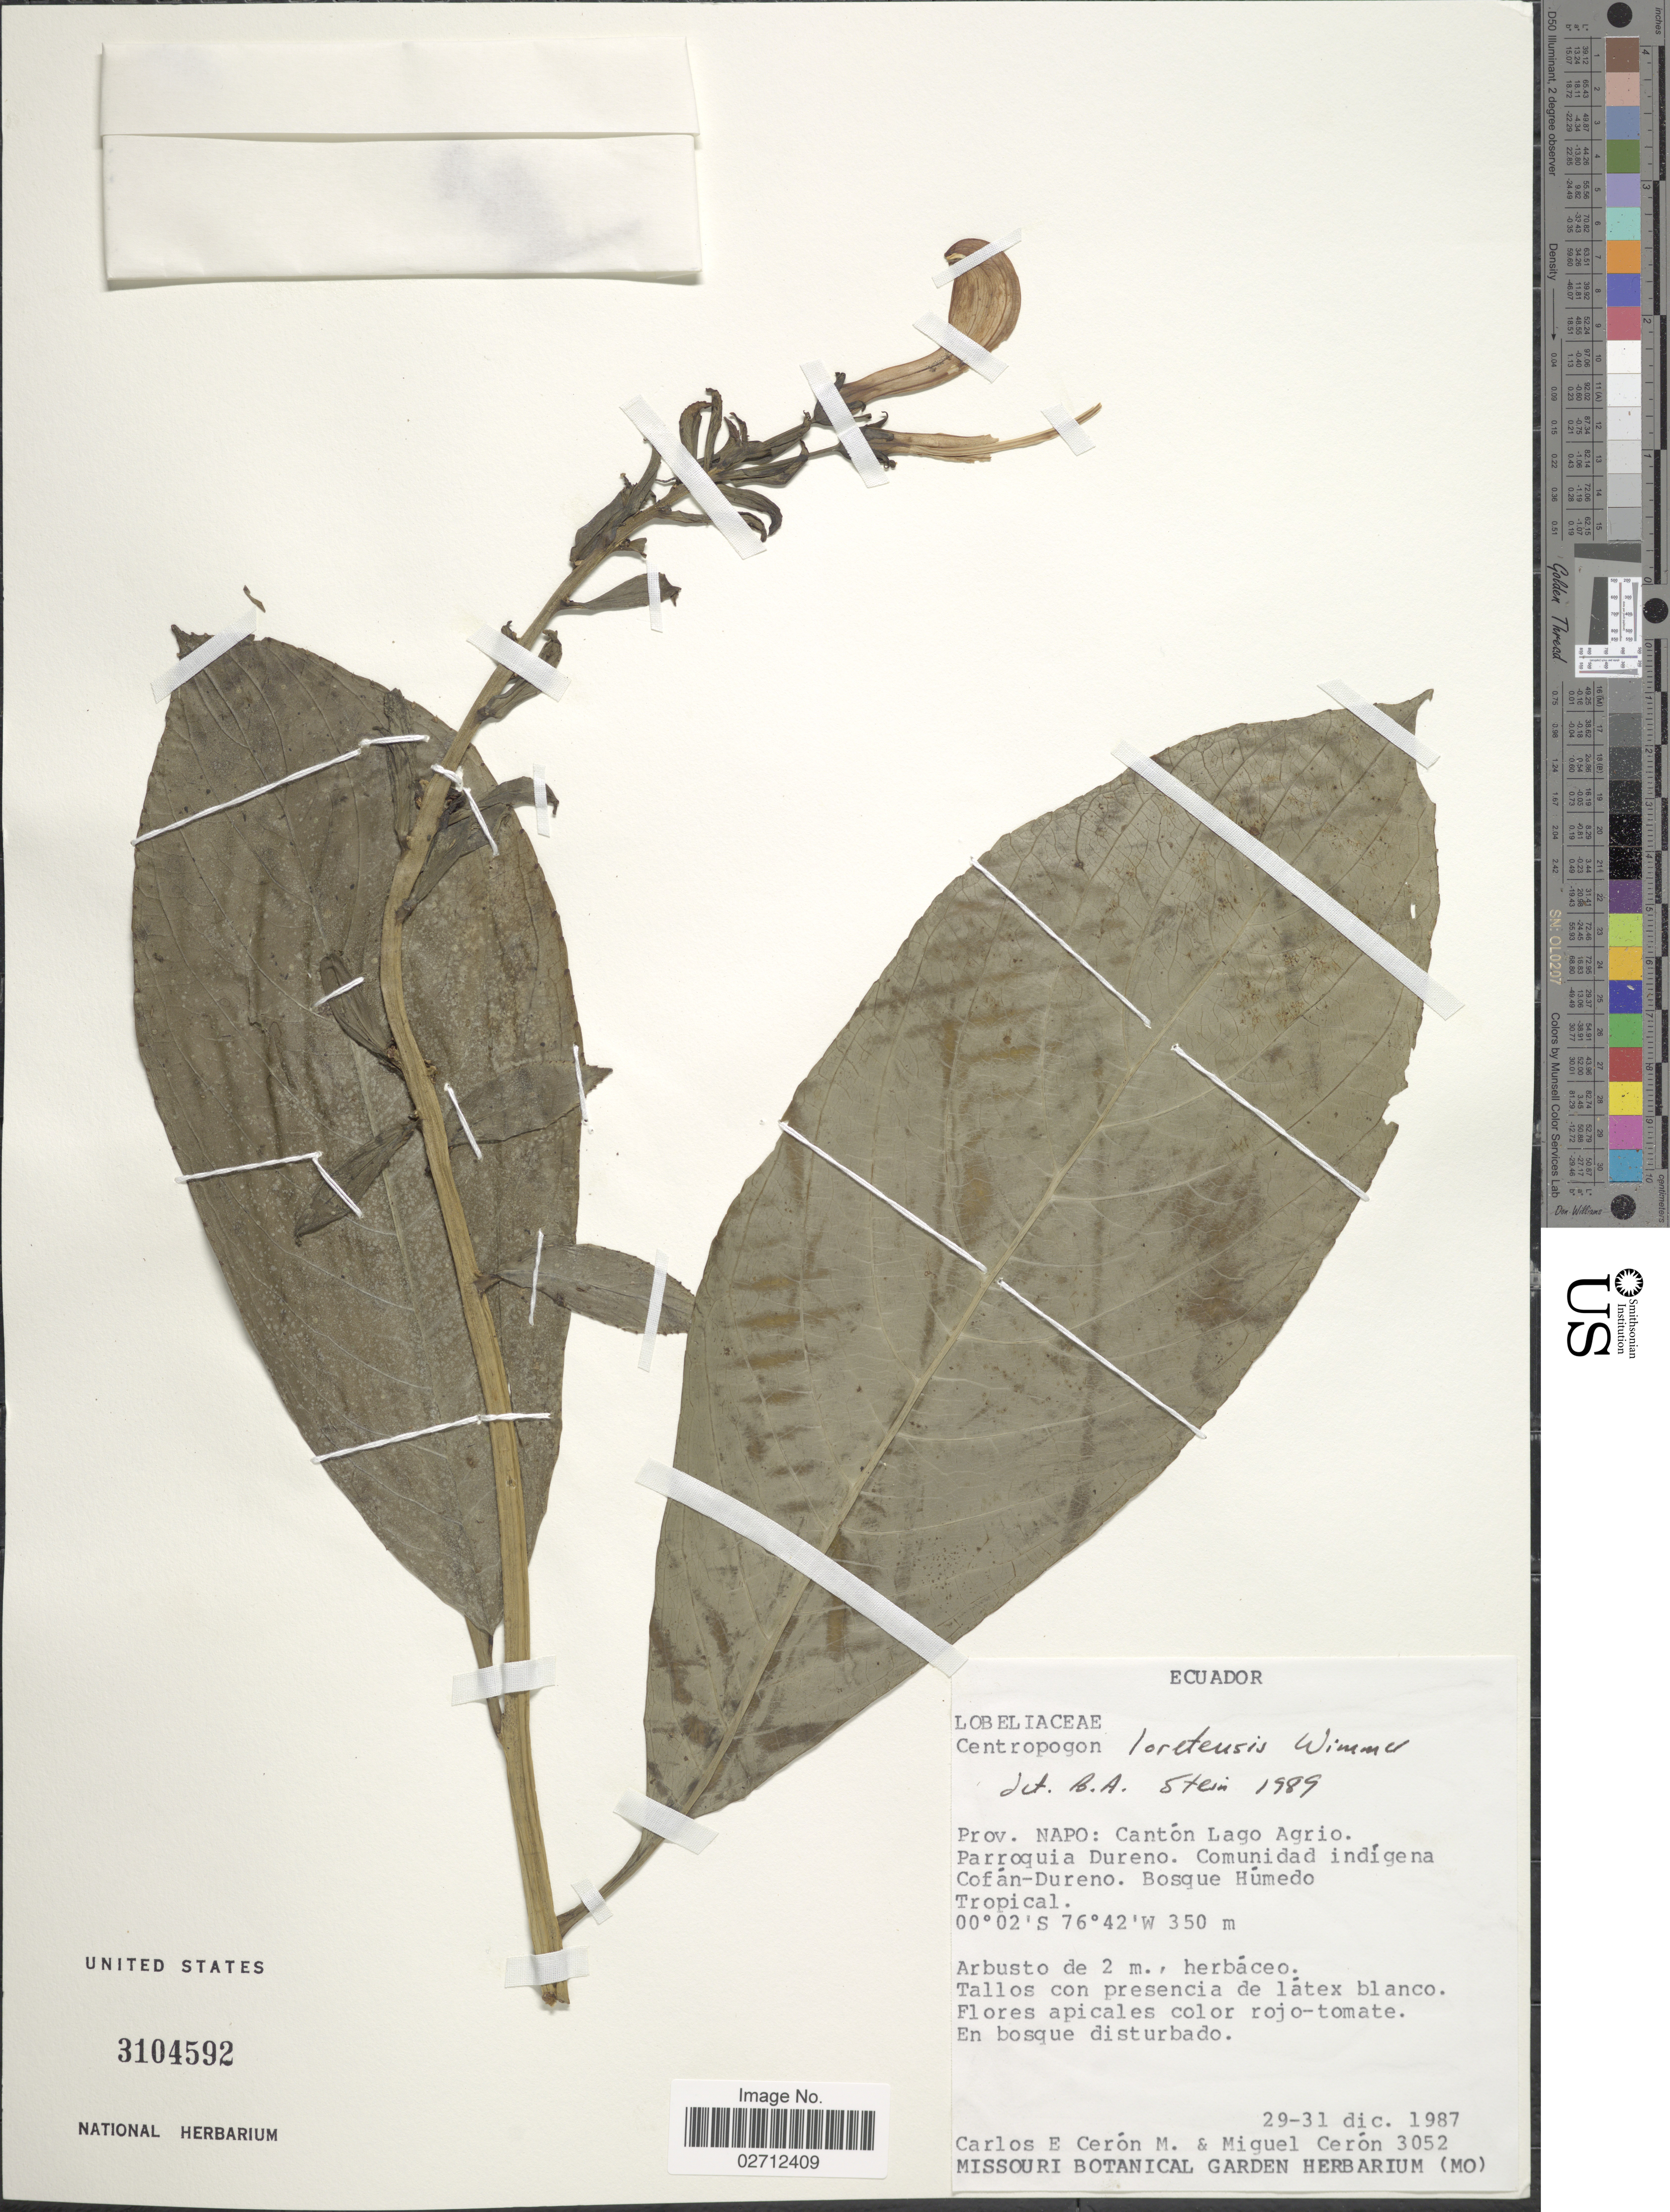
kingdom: Plantae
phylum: Tracheophyta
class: Magnoliopsida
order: Asterales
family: Campanulaceae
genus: Centropogon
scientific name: Centropogon loretensis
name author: E. Wimm.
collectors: C. E. Cerón M. & M. Ceron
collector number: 3052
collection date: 1987-12-29/1987-12-31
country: Ecuador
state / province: Napo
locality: Cantón Lago Agrio. Parroquia Dureno. Comunidad indígena Cofán-Dureno. Bosque Húmedo Tropical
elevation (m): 350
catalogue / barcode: US 3104592